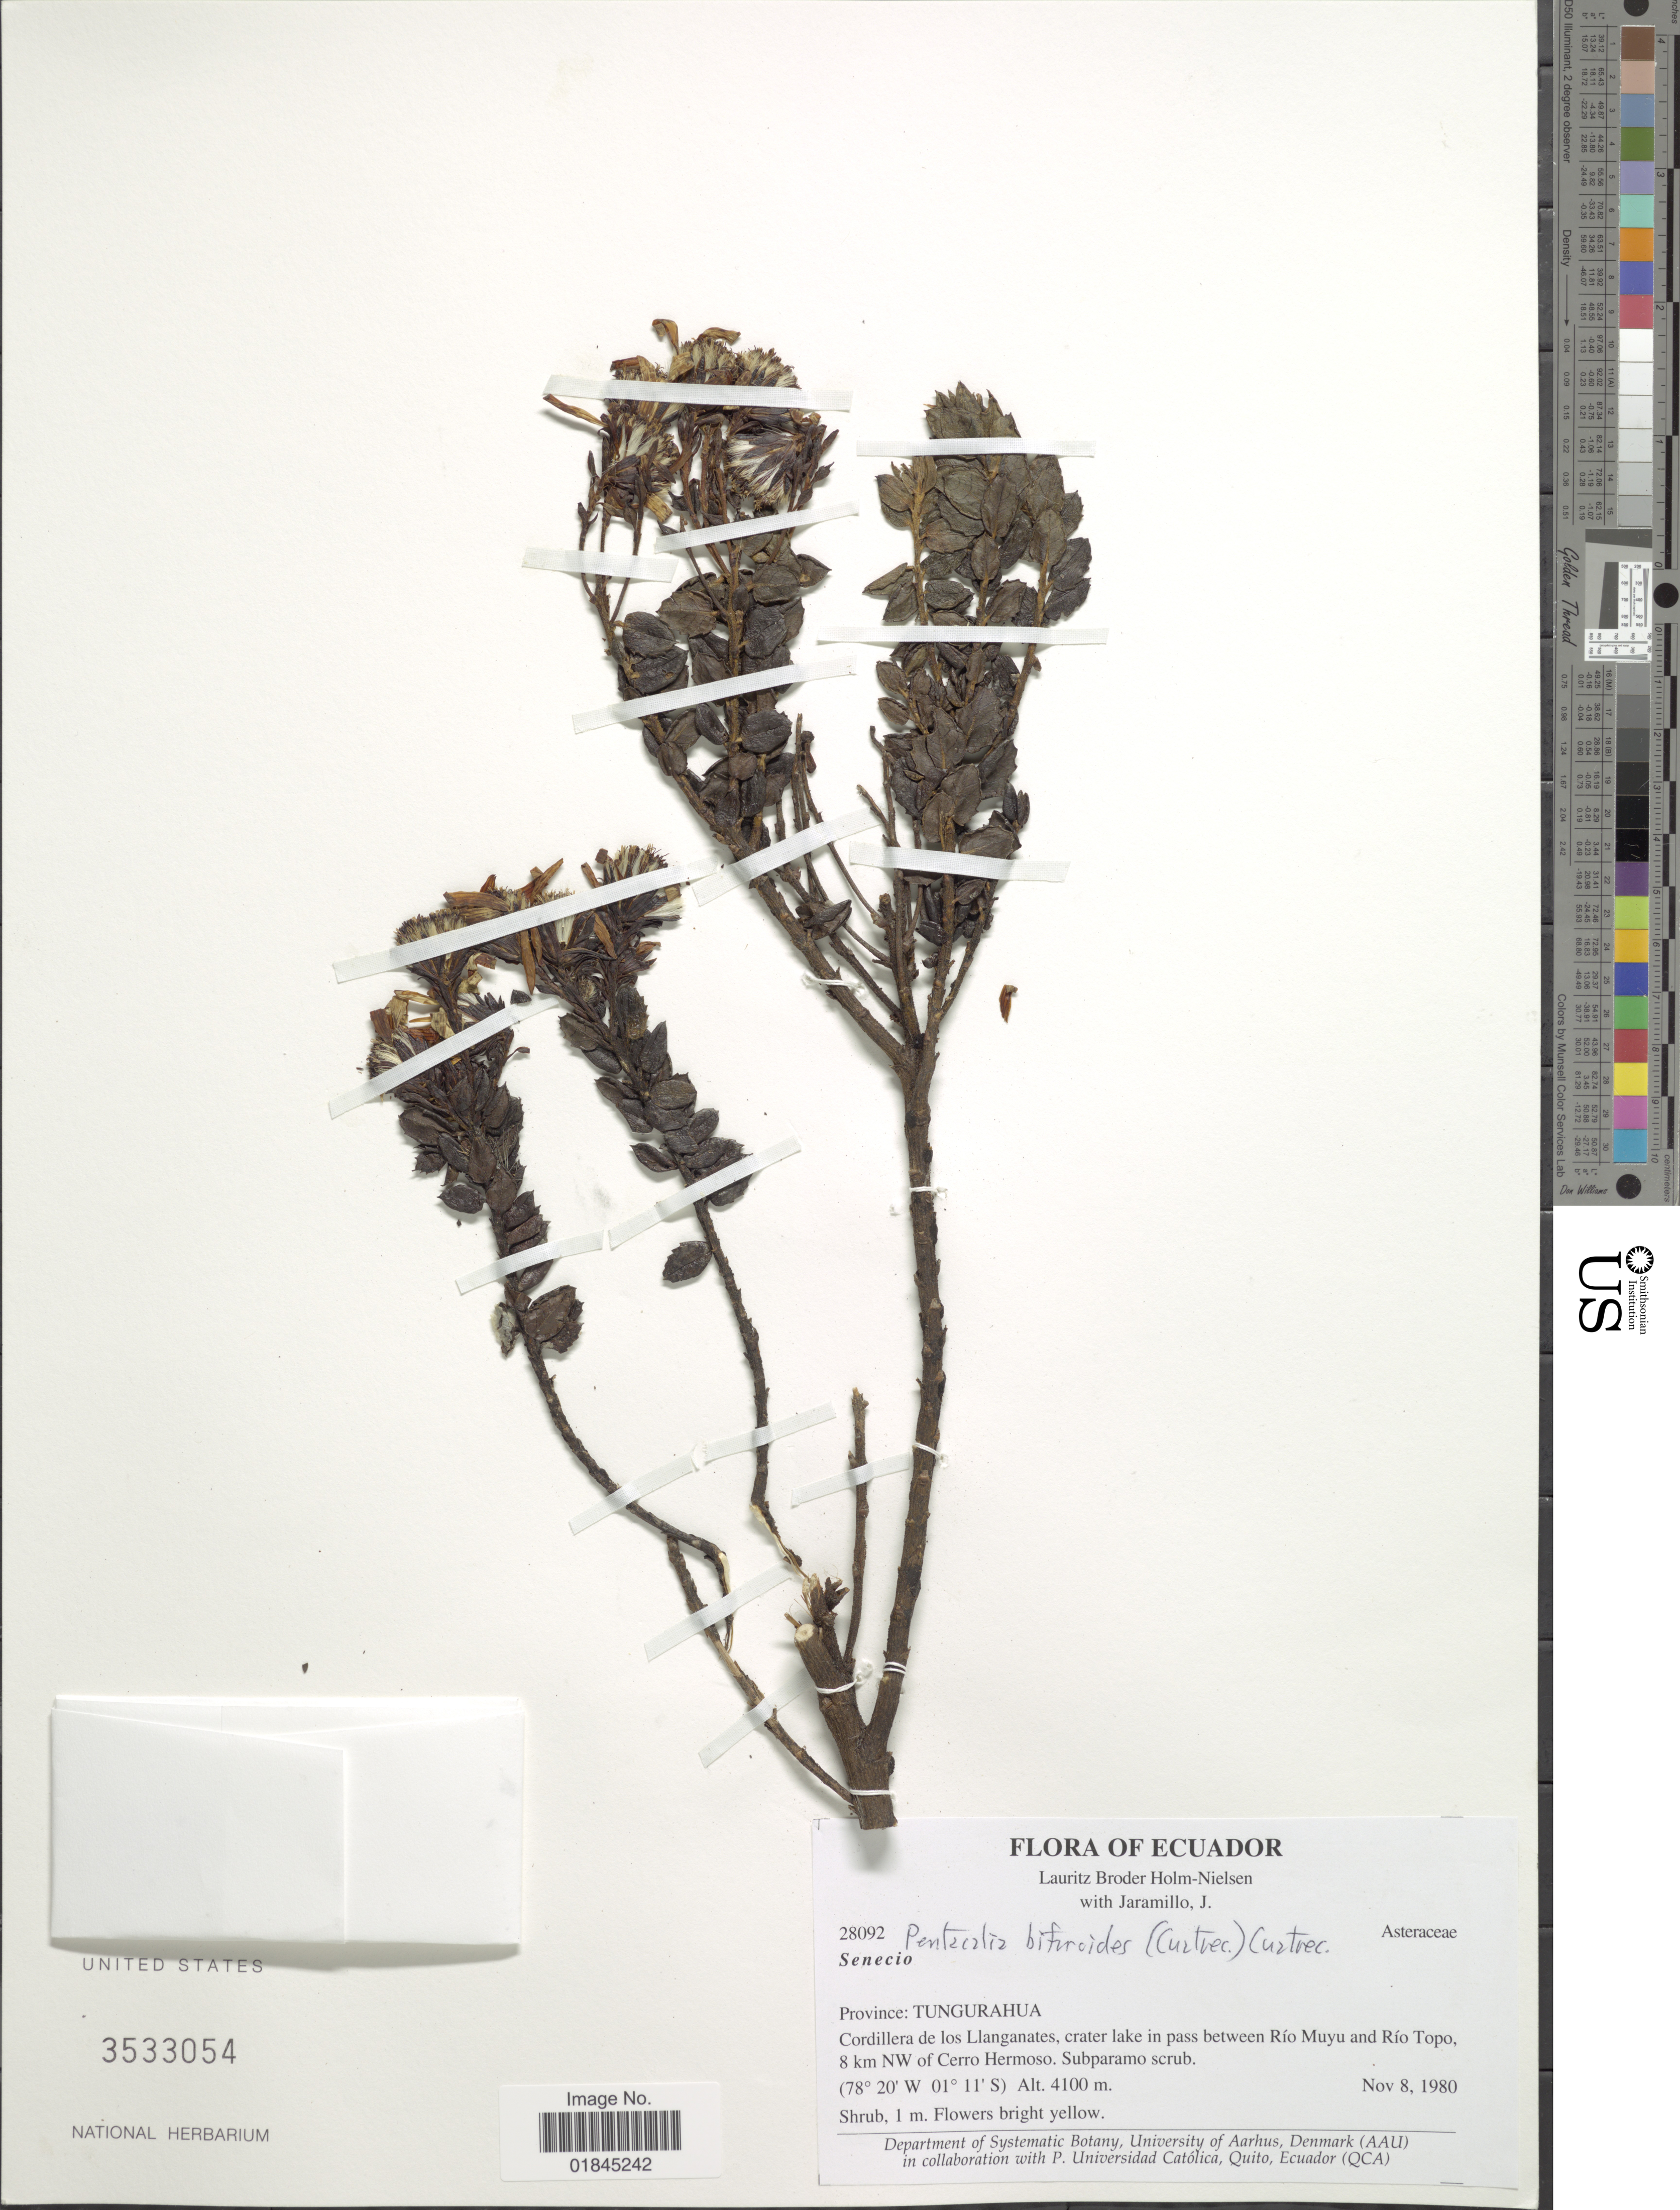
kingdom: Plantae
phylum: Tracheophyta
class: Magnoliopsida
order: Asterales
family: Asteraceae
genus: Pentacalia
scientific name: Pentacalia befarioides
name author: (Cuatrec.) Cuatrec.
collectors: L. B. Holm-Nielsen & J. Jaramillo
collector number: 28092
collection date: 1980-11-08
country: Ecuador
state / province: Tungurahua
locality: Province: Tungurahua. Cordillera de los Llanganates, crater lake in pass between Río Muyu and Río Topo, 8 km NW of Cerro Hermoso, Subparamo scrub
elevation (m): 4100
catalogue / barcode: US 3533054